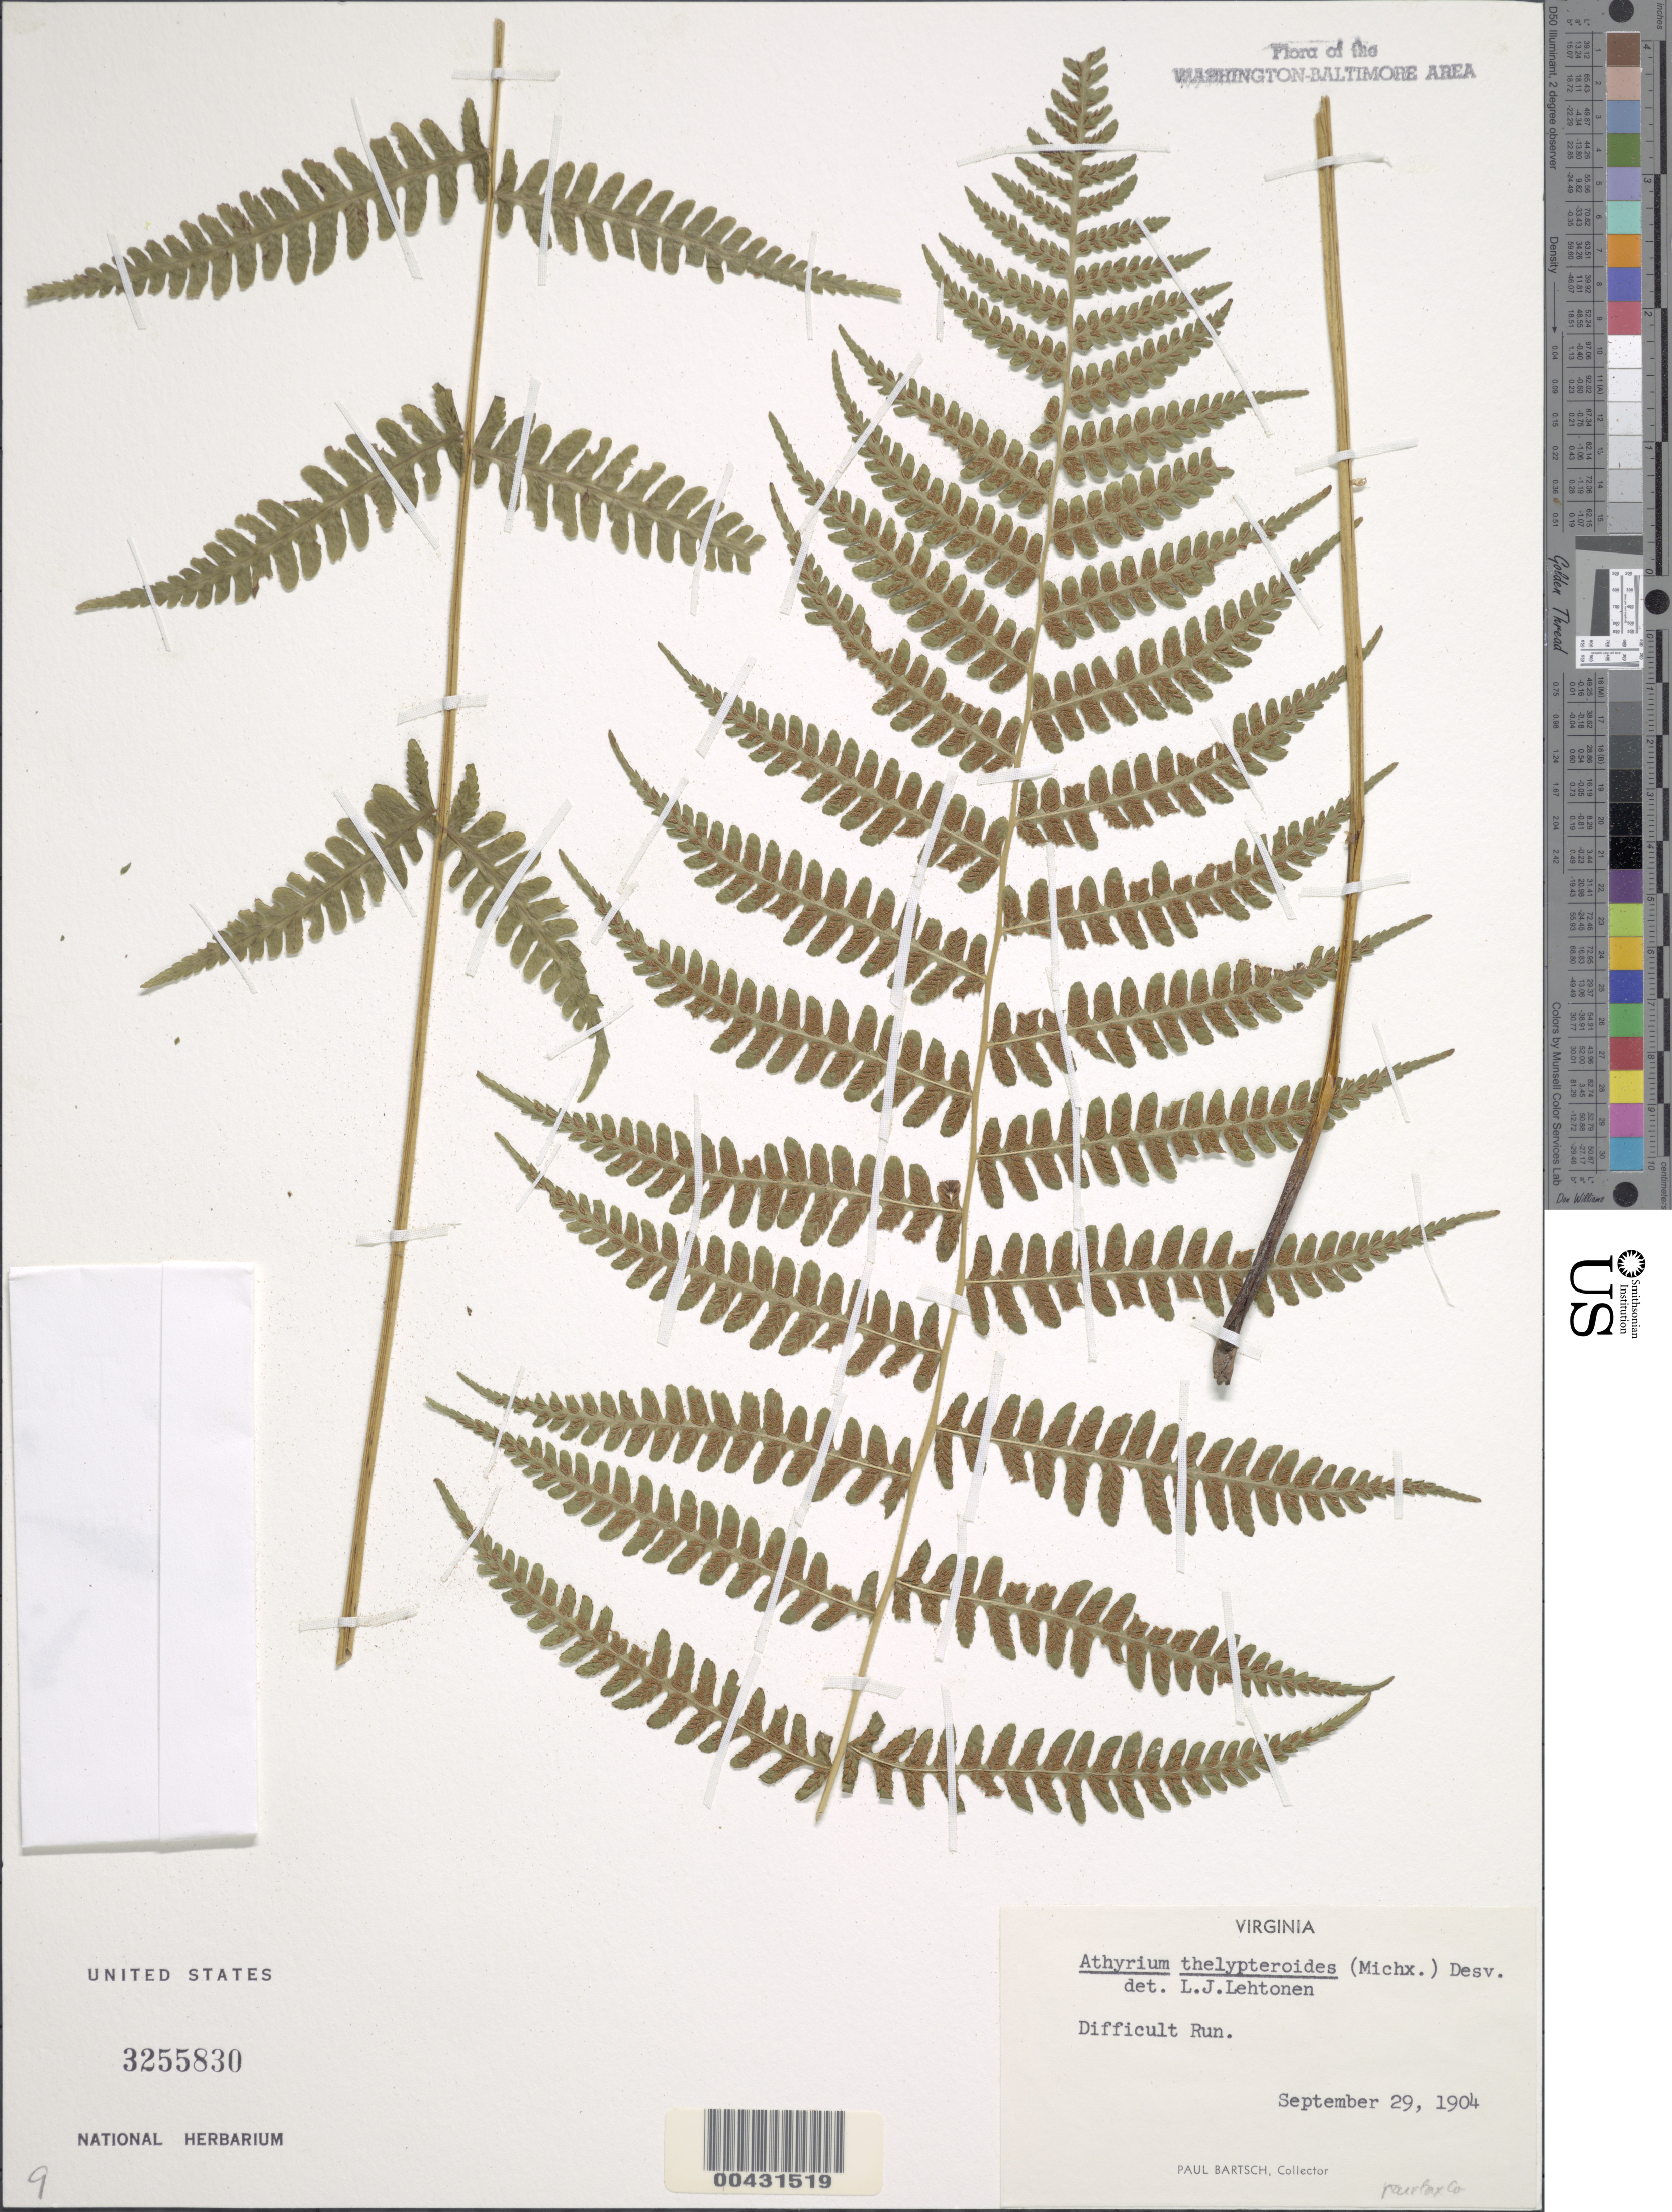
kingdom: Plantae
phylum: Tracheophyta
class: Polypodiopsida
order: Polypodiales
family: Athyriaceae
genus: Deparia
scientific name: Deparia acrostichoides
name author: (Sw.) M. Kato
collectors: P. Bartsch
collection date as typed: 29 Sep 1904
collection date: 1904-09-29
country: United States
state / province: Virginia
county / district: Fairfax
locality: Difficult Run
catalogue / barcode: US 3255830